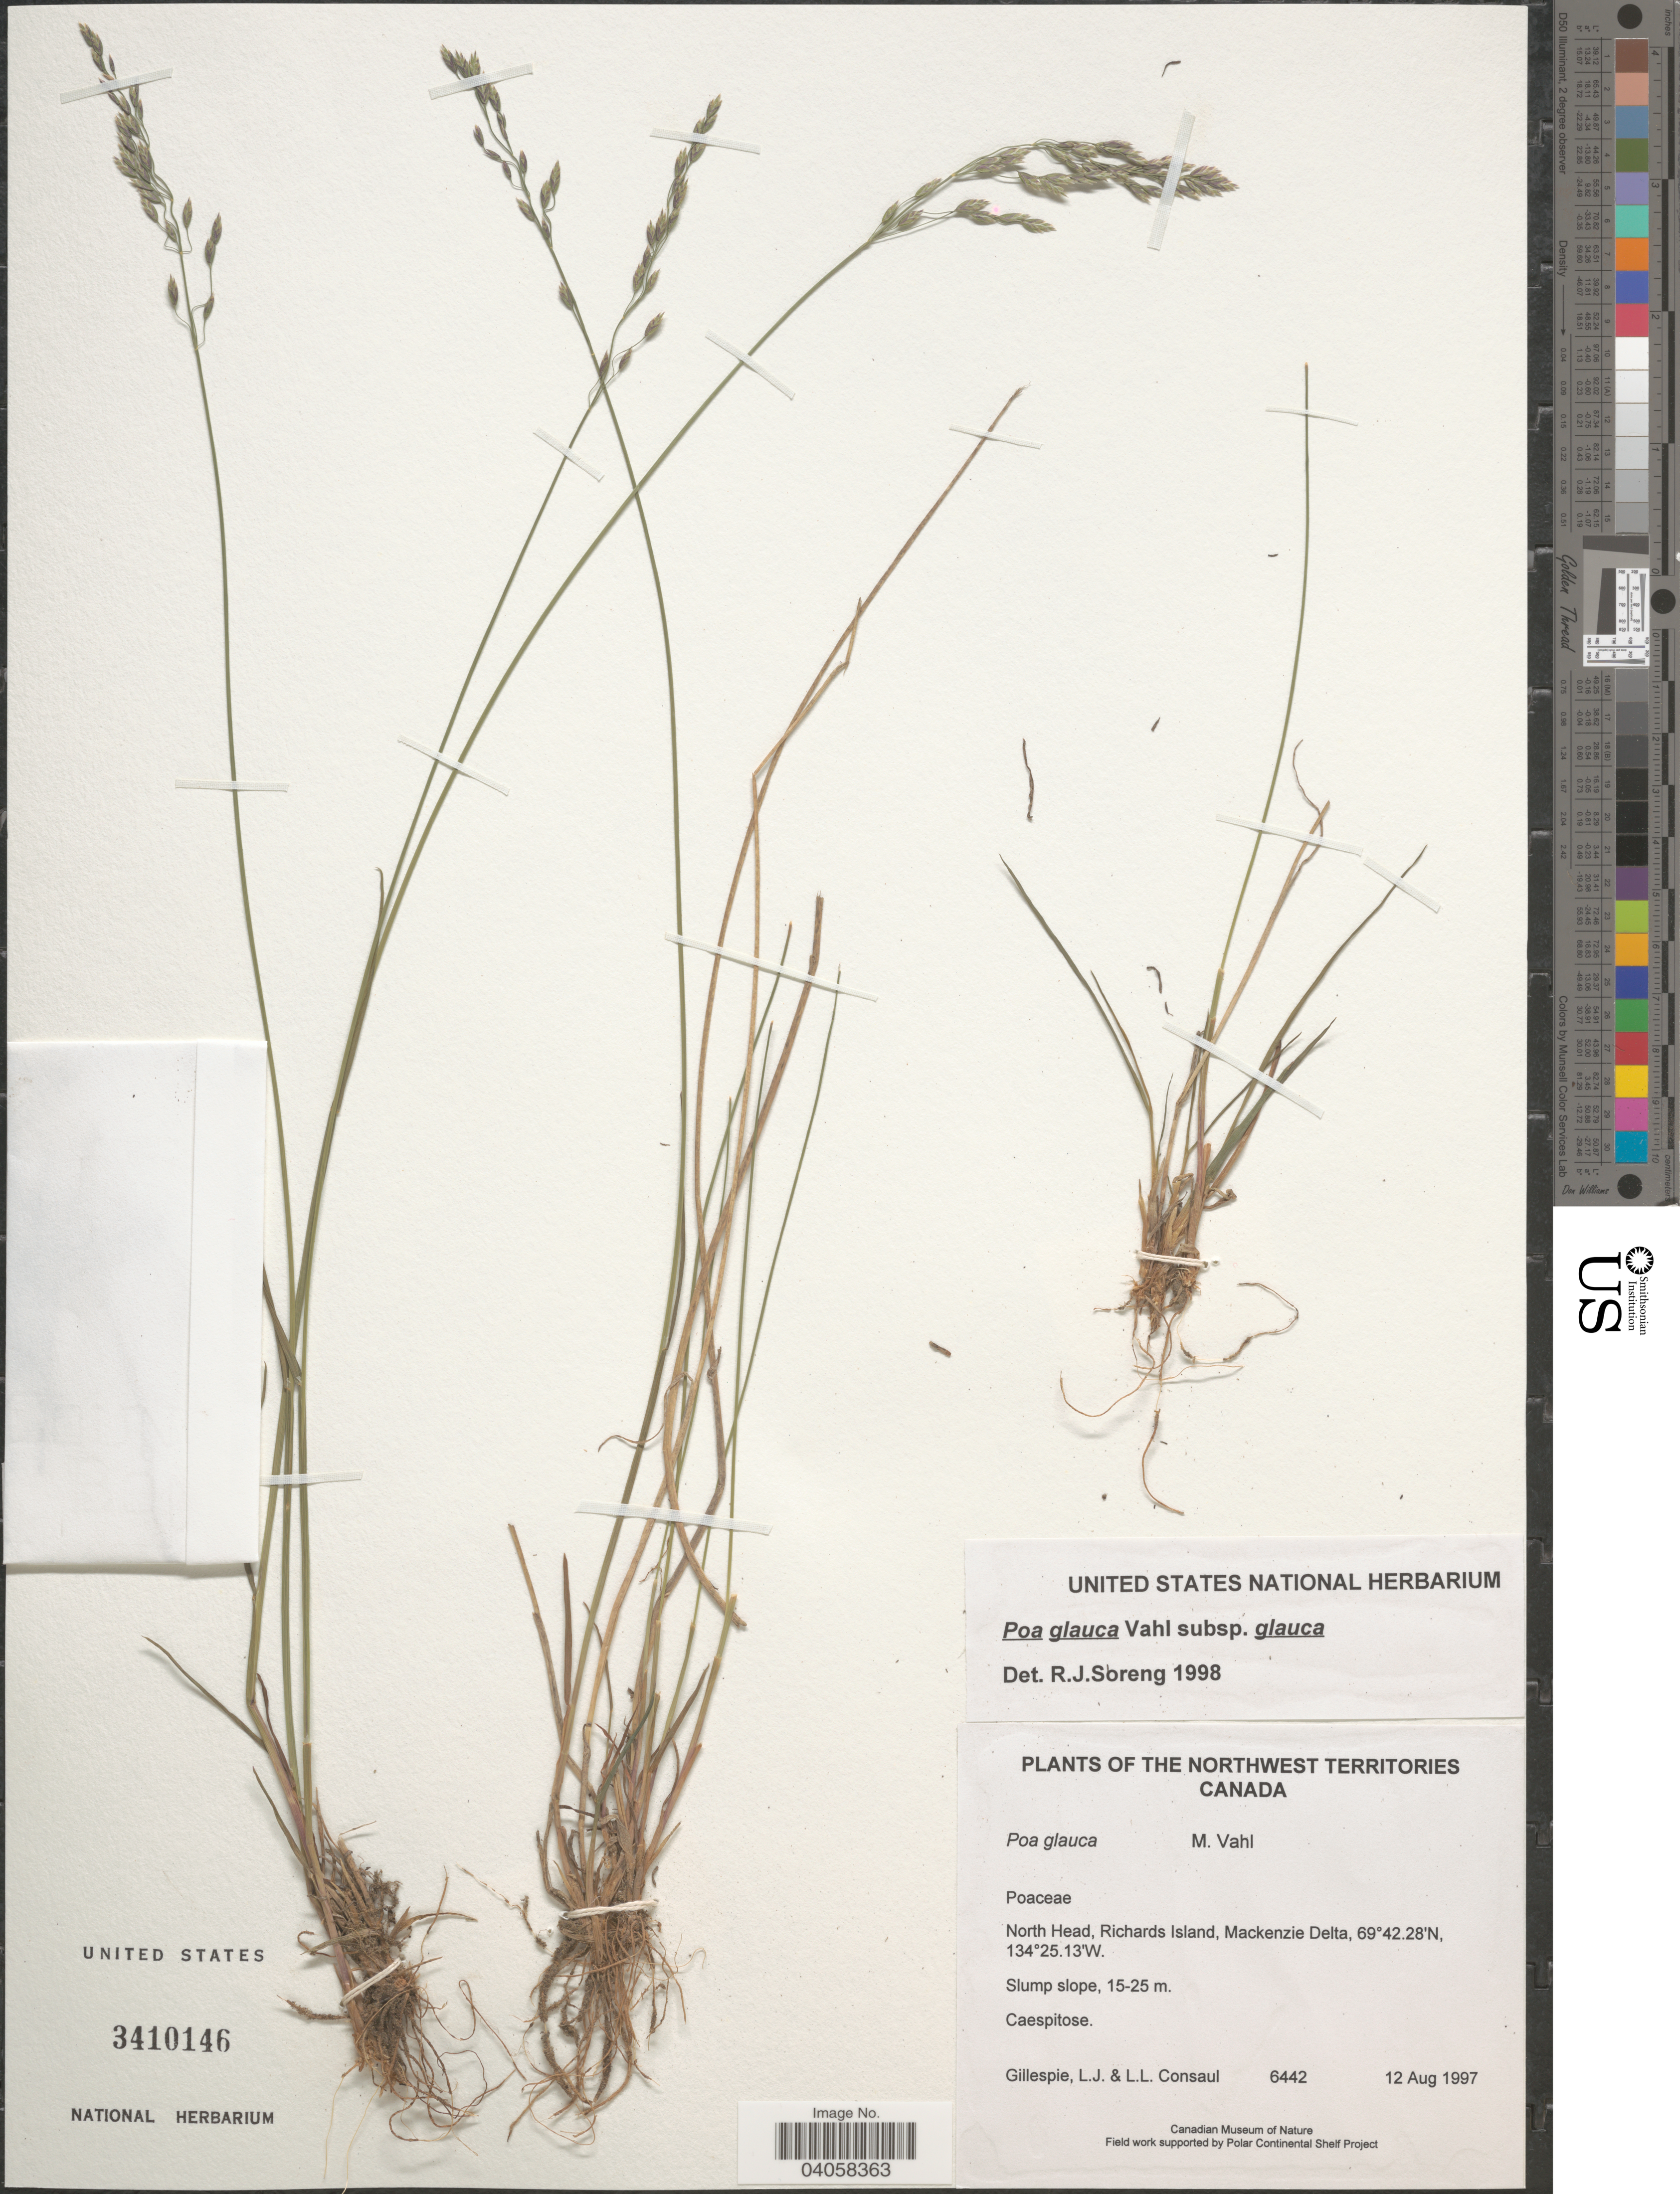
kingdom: Plantae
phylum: Tracheophyta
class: Liliopsida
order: Poales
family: Poaceae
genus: Poa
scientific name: Poa glauca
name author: Vahl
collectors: L. Gillespie & L. Consaul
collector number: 6442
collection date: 1997-08-12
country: Canada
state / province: Northwest Territories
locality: North Head, Richards Island, Mackenzie Delta.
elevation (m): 15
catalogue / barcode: US 3410146